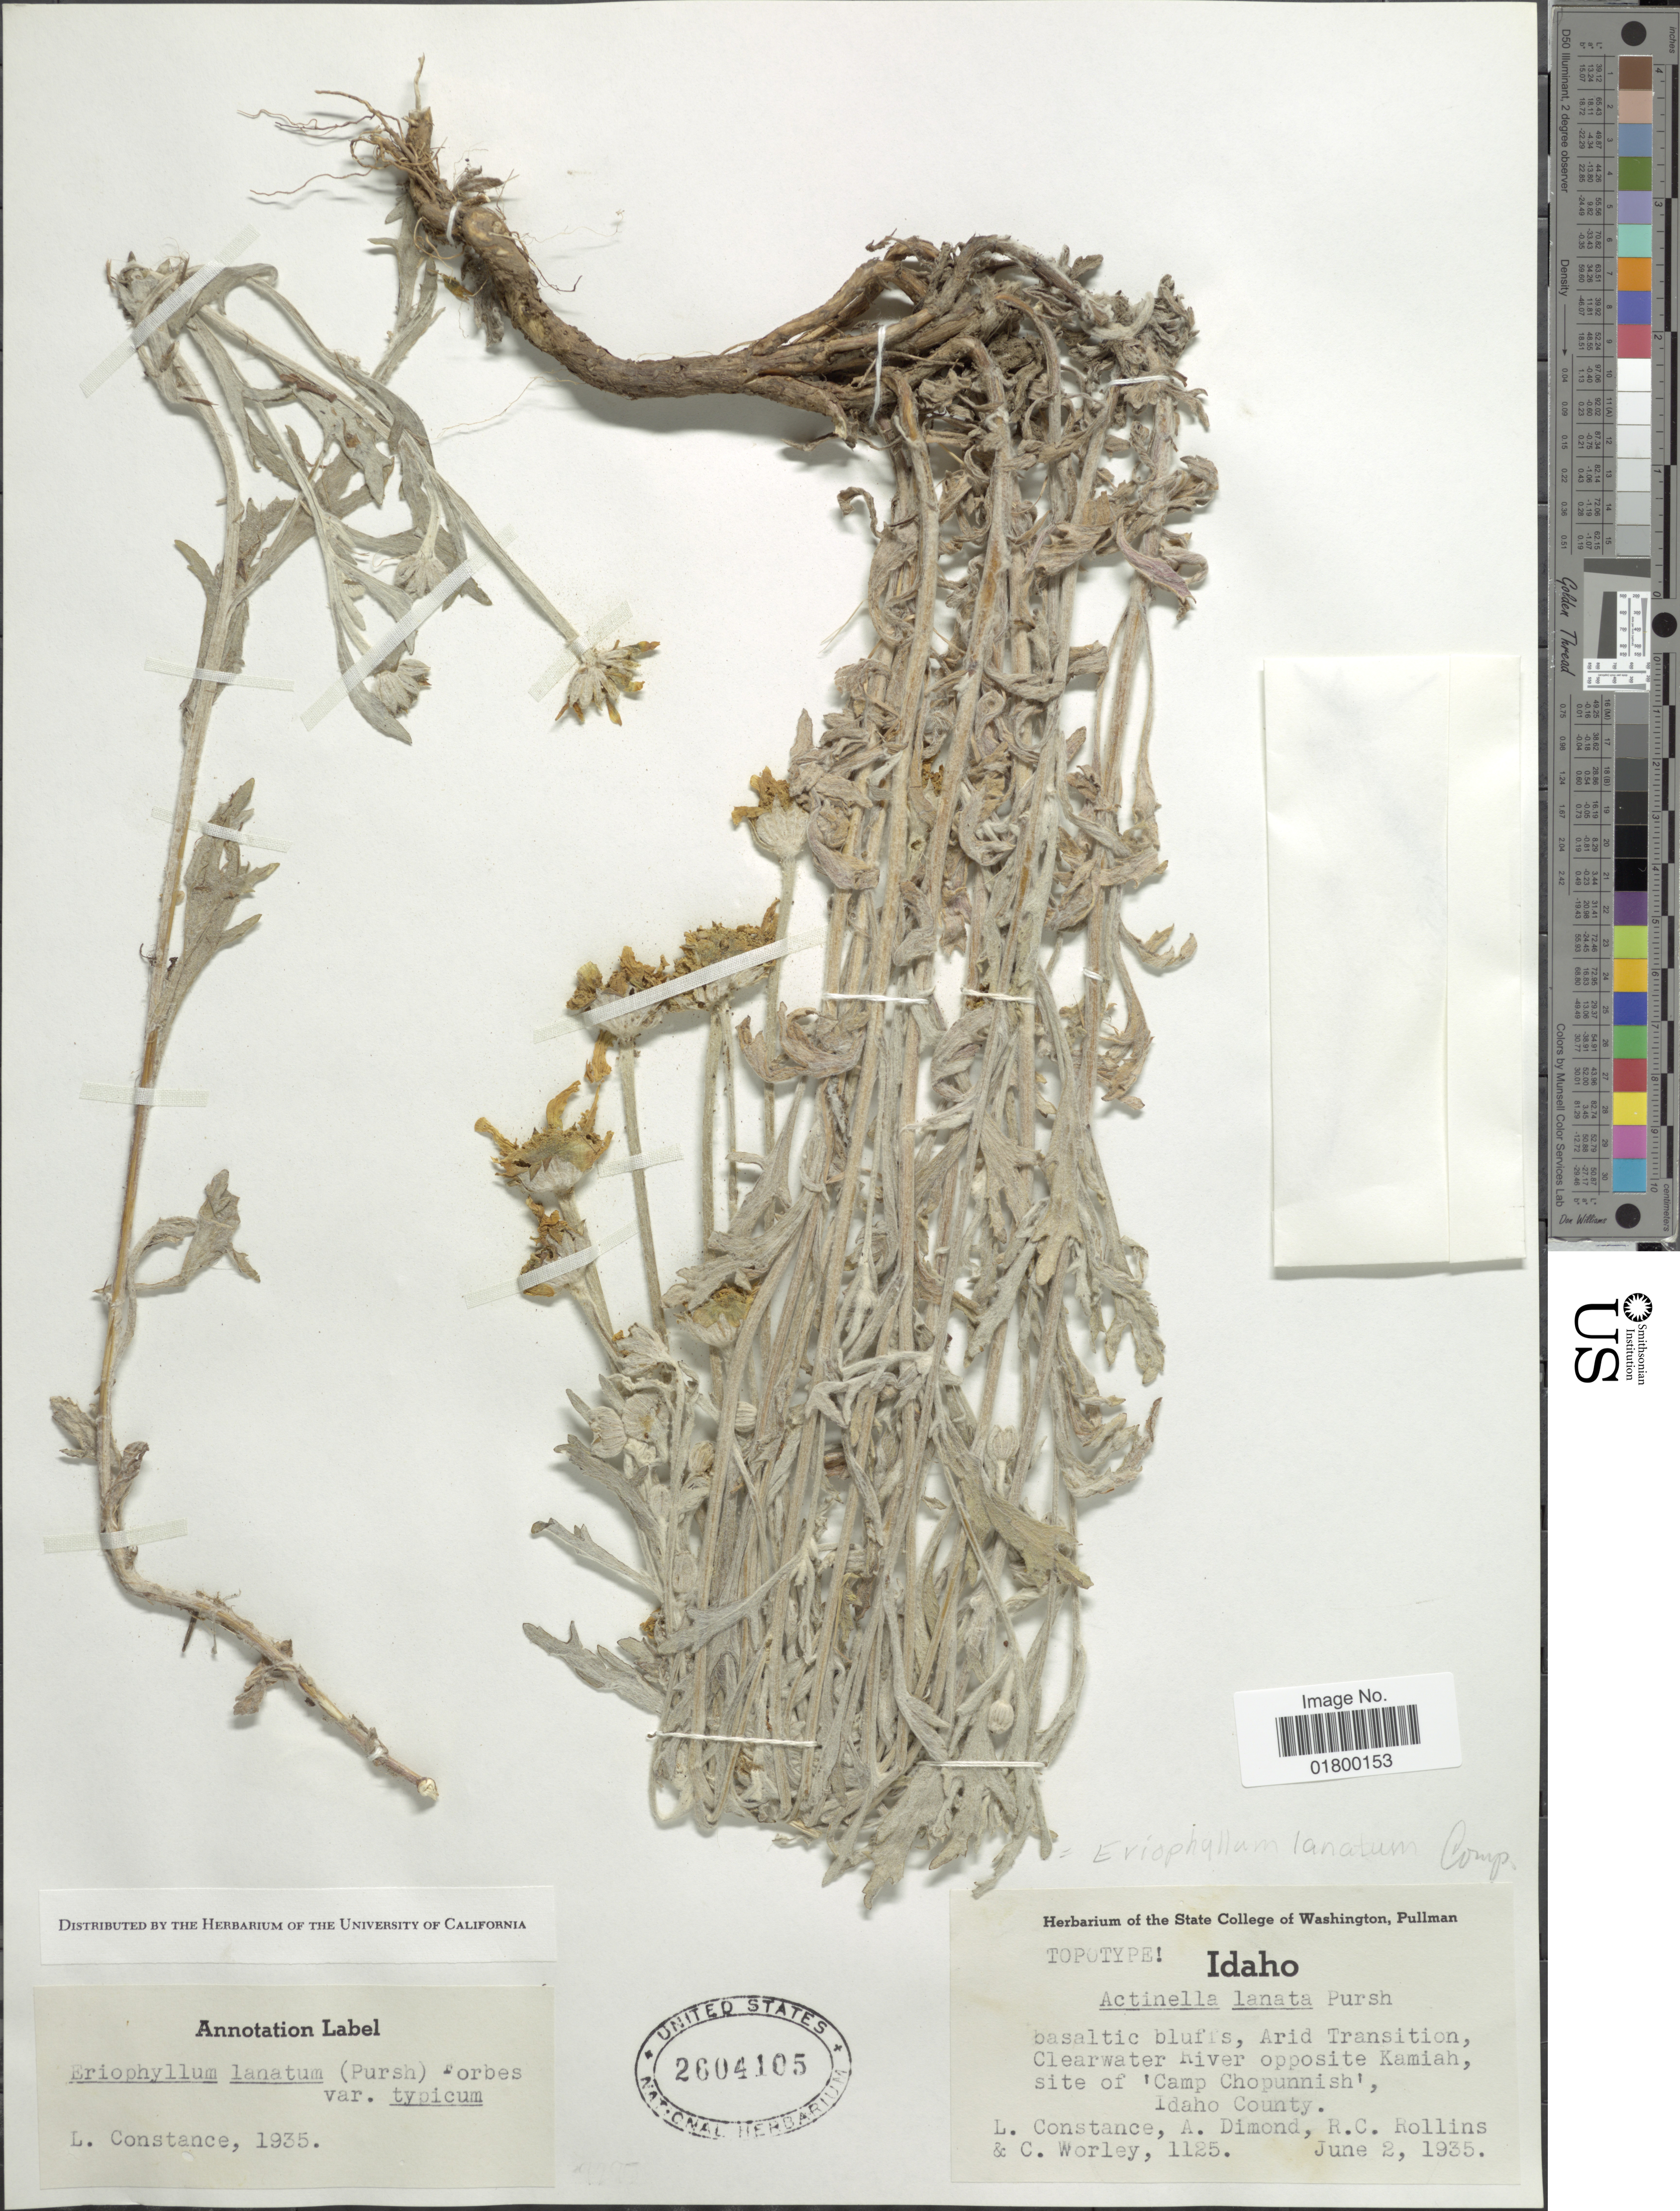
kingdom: Plantae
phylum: Tracheophyta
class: Magnoliopsida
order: Asterales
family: Asteraceae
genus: Eriophyllum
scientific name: Eriophyllum lanatum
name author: (Pursh) J. Forbes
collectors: L. Constance, A. Dimond, R. C. Rollins & C. Worley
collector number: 1125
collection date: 1935-06-02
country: United States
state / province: Idaho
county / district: Idaho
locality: Arid Transition, Clearwater River opposite Kamiah, site of Camp Chopunnish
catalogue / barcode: US 2604105